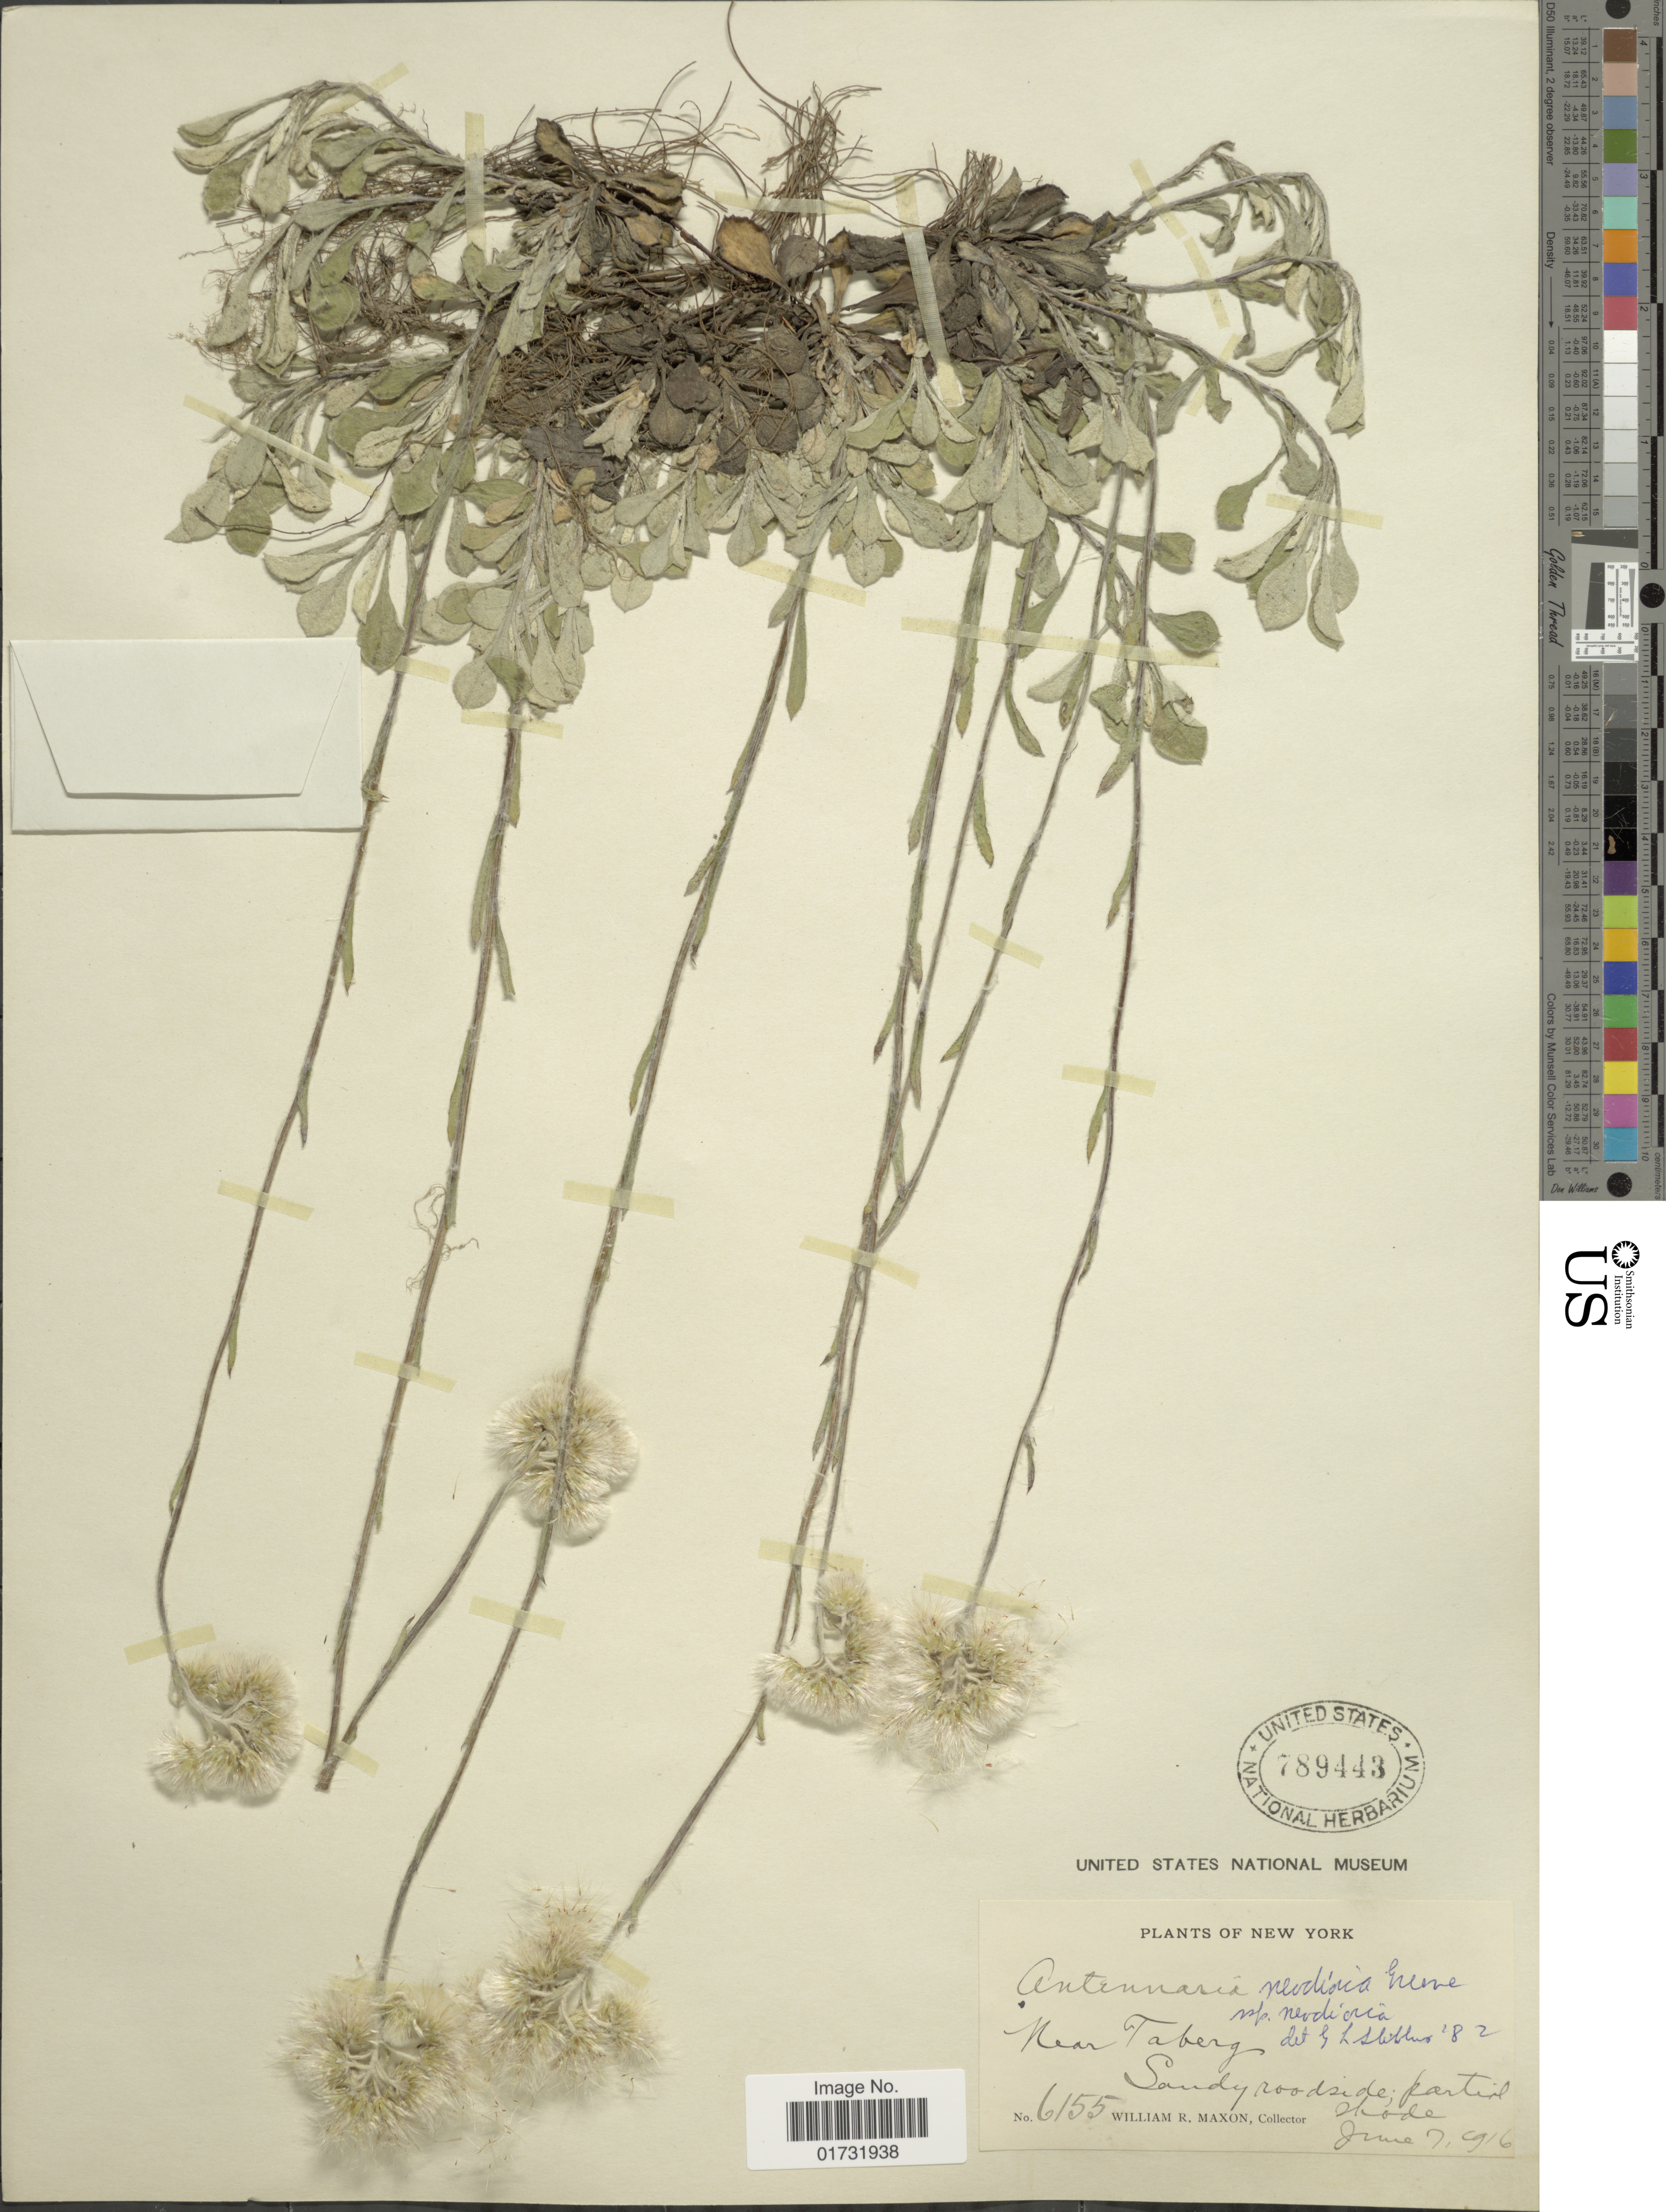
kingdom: Plantae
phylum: Tracheophyta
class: Magnoliopsida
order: Asterales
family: Asteraceae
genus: Antennaria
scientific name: Antennaria neodioica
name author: Greene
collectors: W. R. Maxon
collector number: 6155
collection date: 1916-06-07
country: United States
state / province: New York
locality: Near Taberg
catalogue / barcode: US 789443